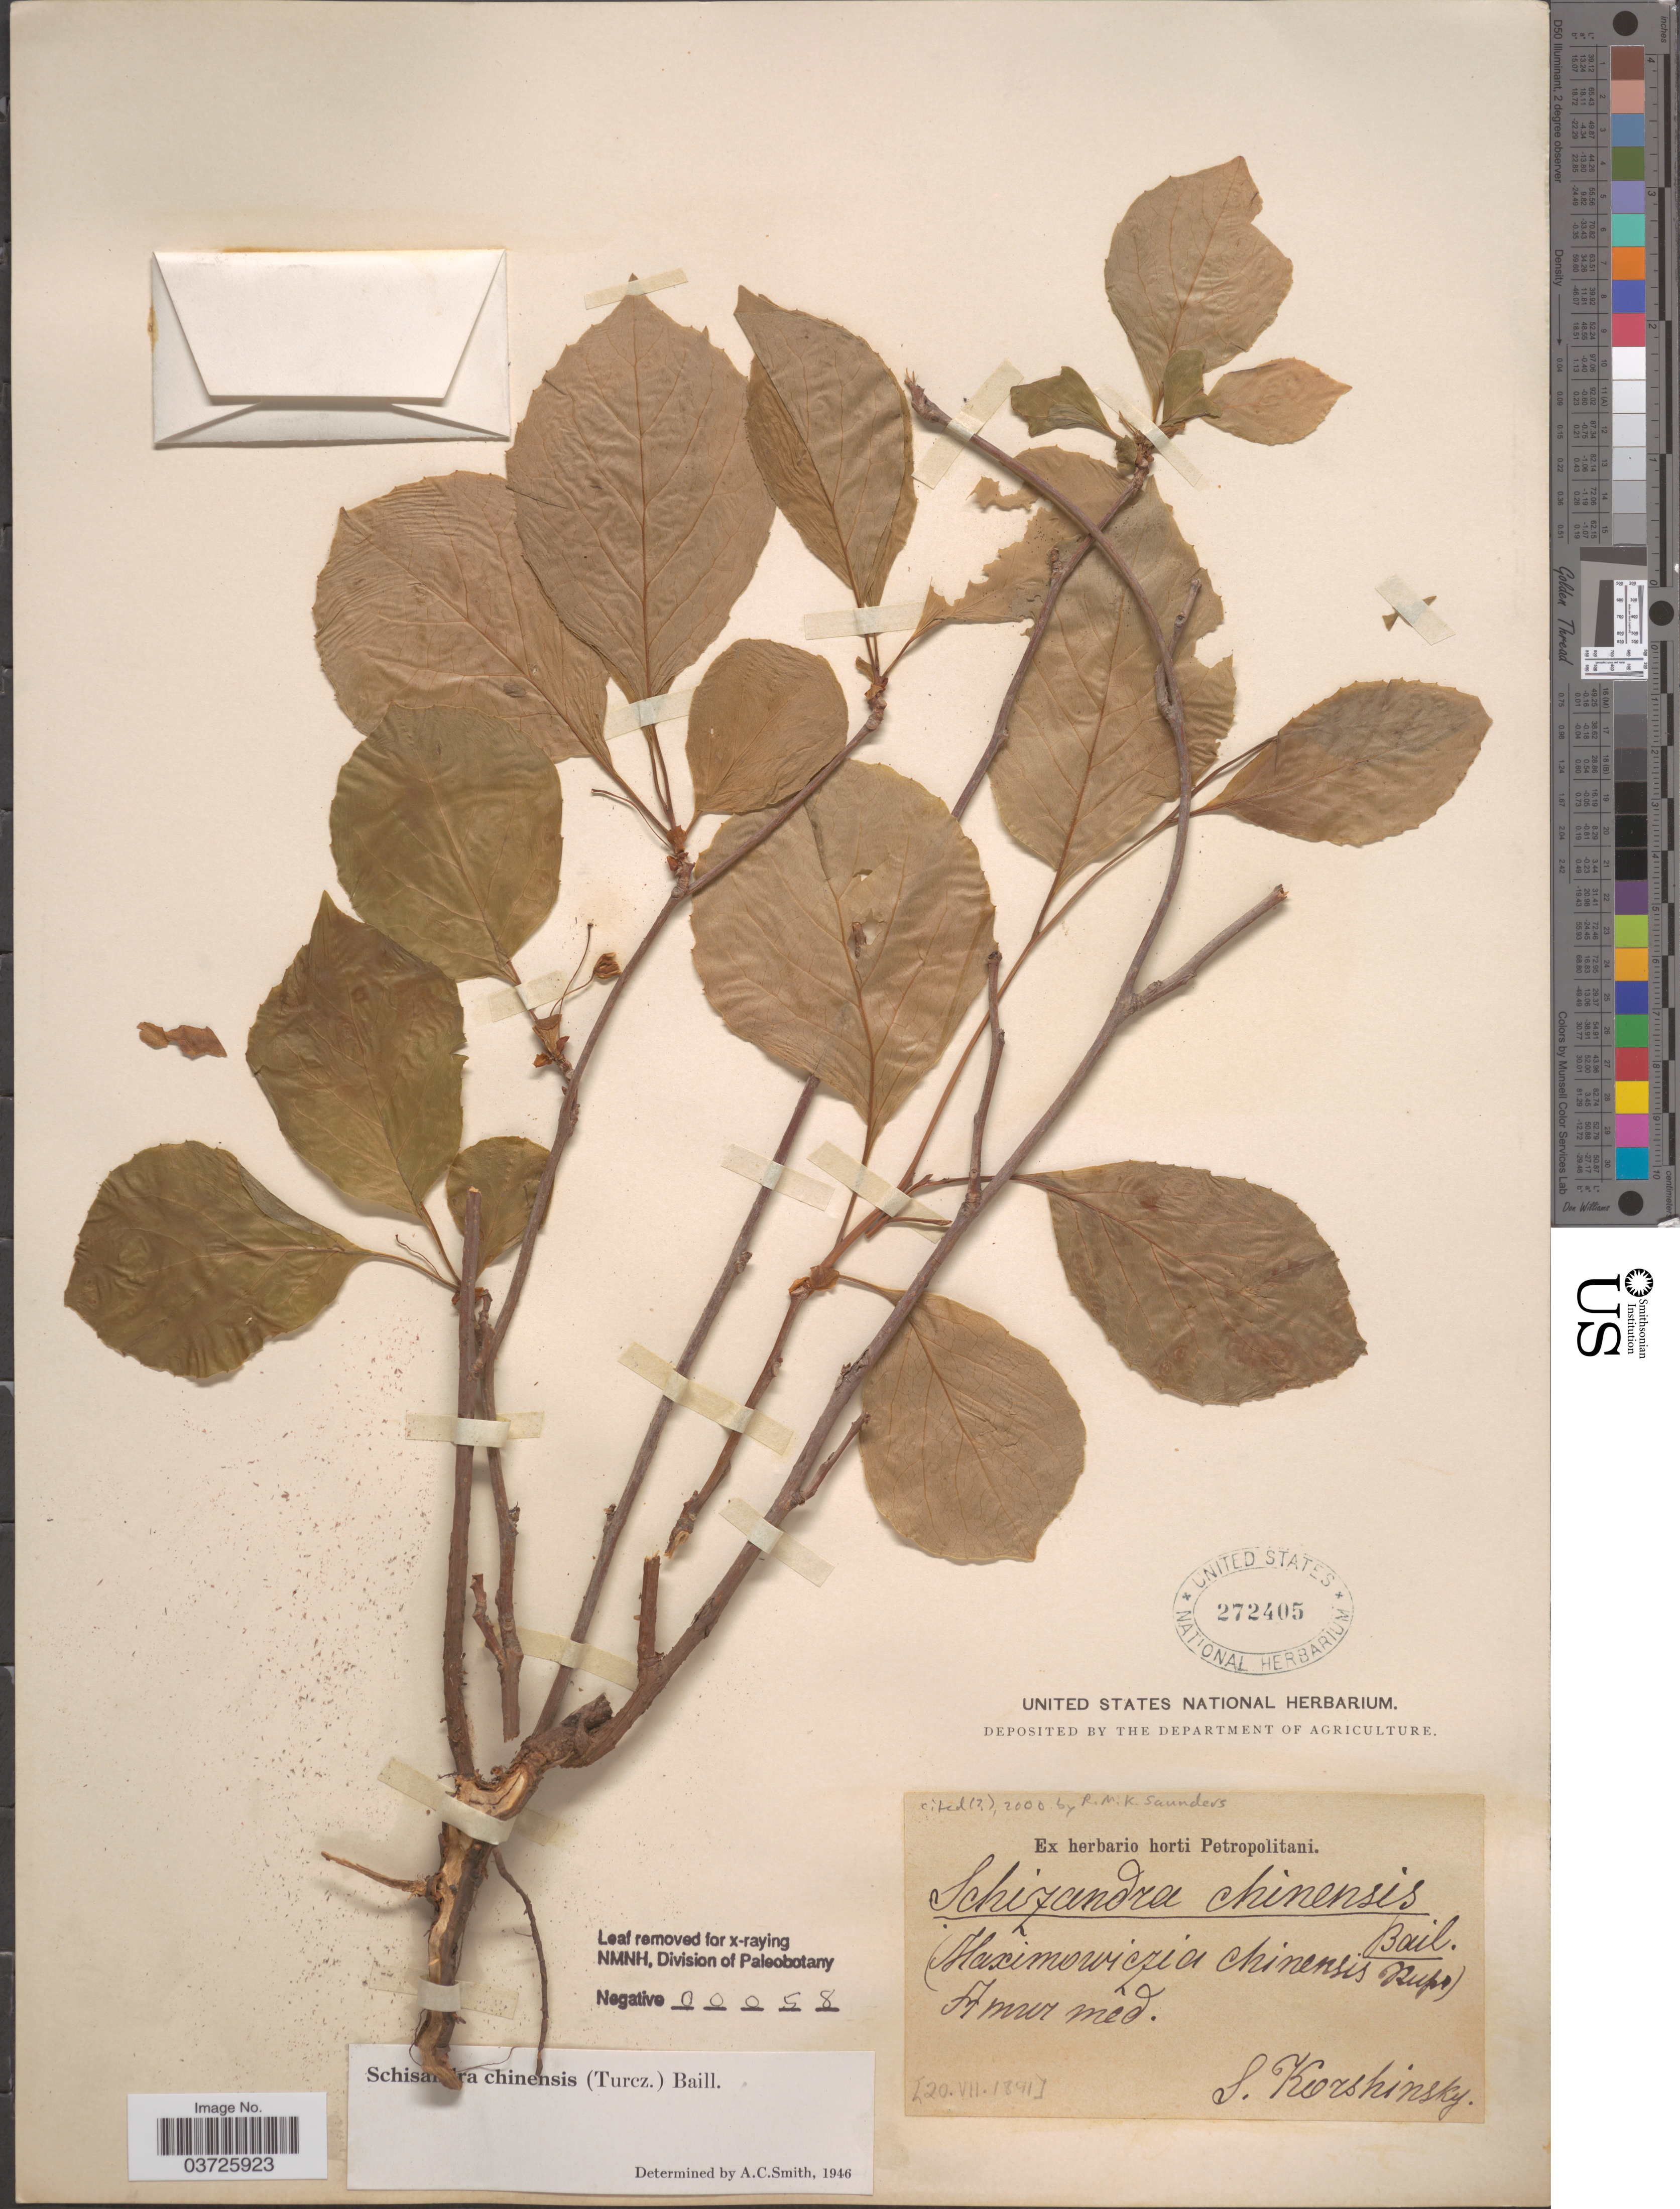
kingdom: Plantae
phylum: Tracheophyta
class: Magnoliopsida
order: Austrobaileyales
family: Schisandraceae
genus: Schisandra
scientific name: Schisandra chinensis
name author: (Turcz.) Baill.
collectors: S. I. Korshinsky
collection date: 1891-07-20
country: Russian Federation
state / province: Amur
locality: Amur med.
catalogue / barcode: US 272405